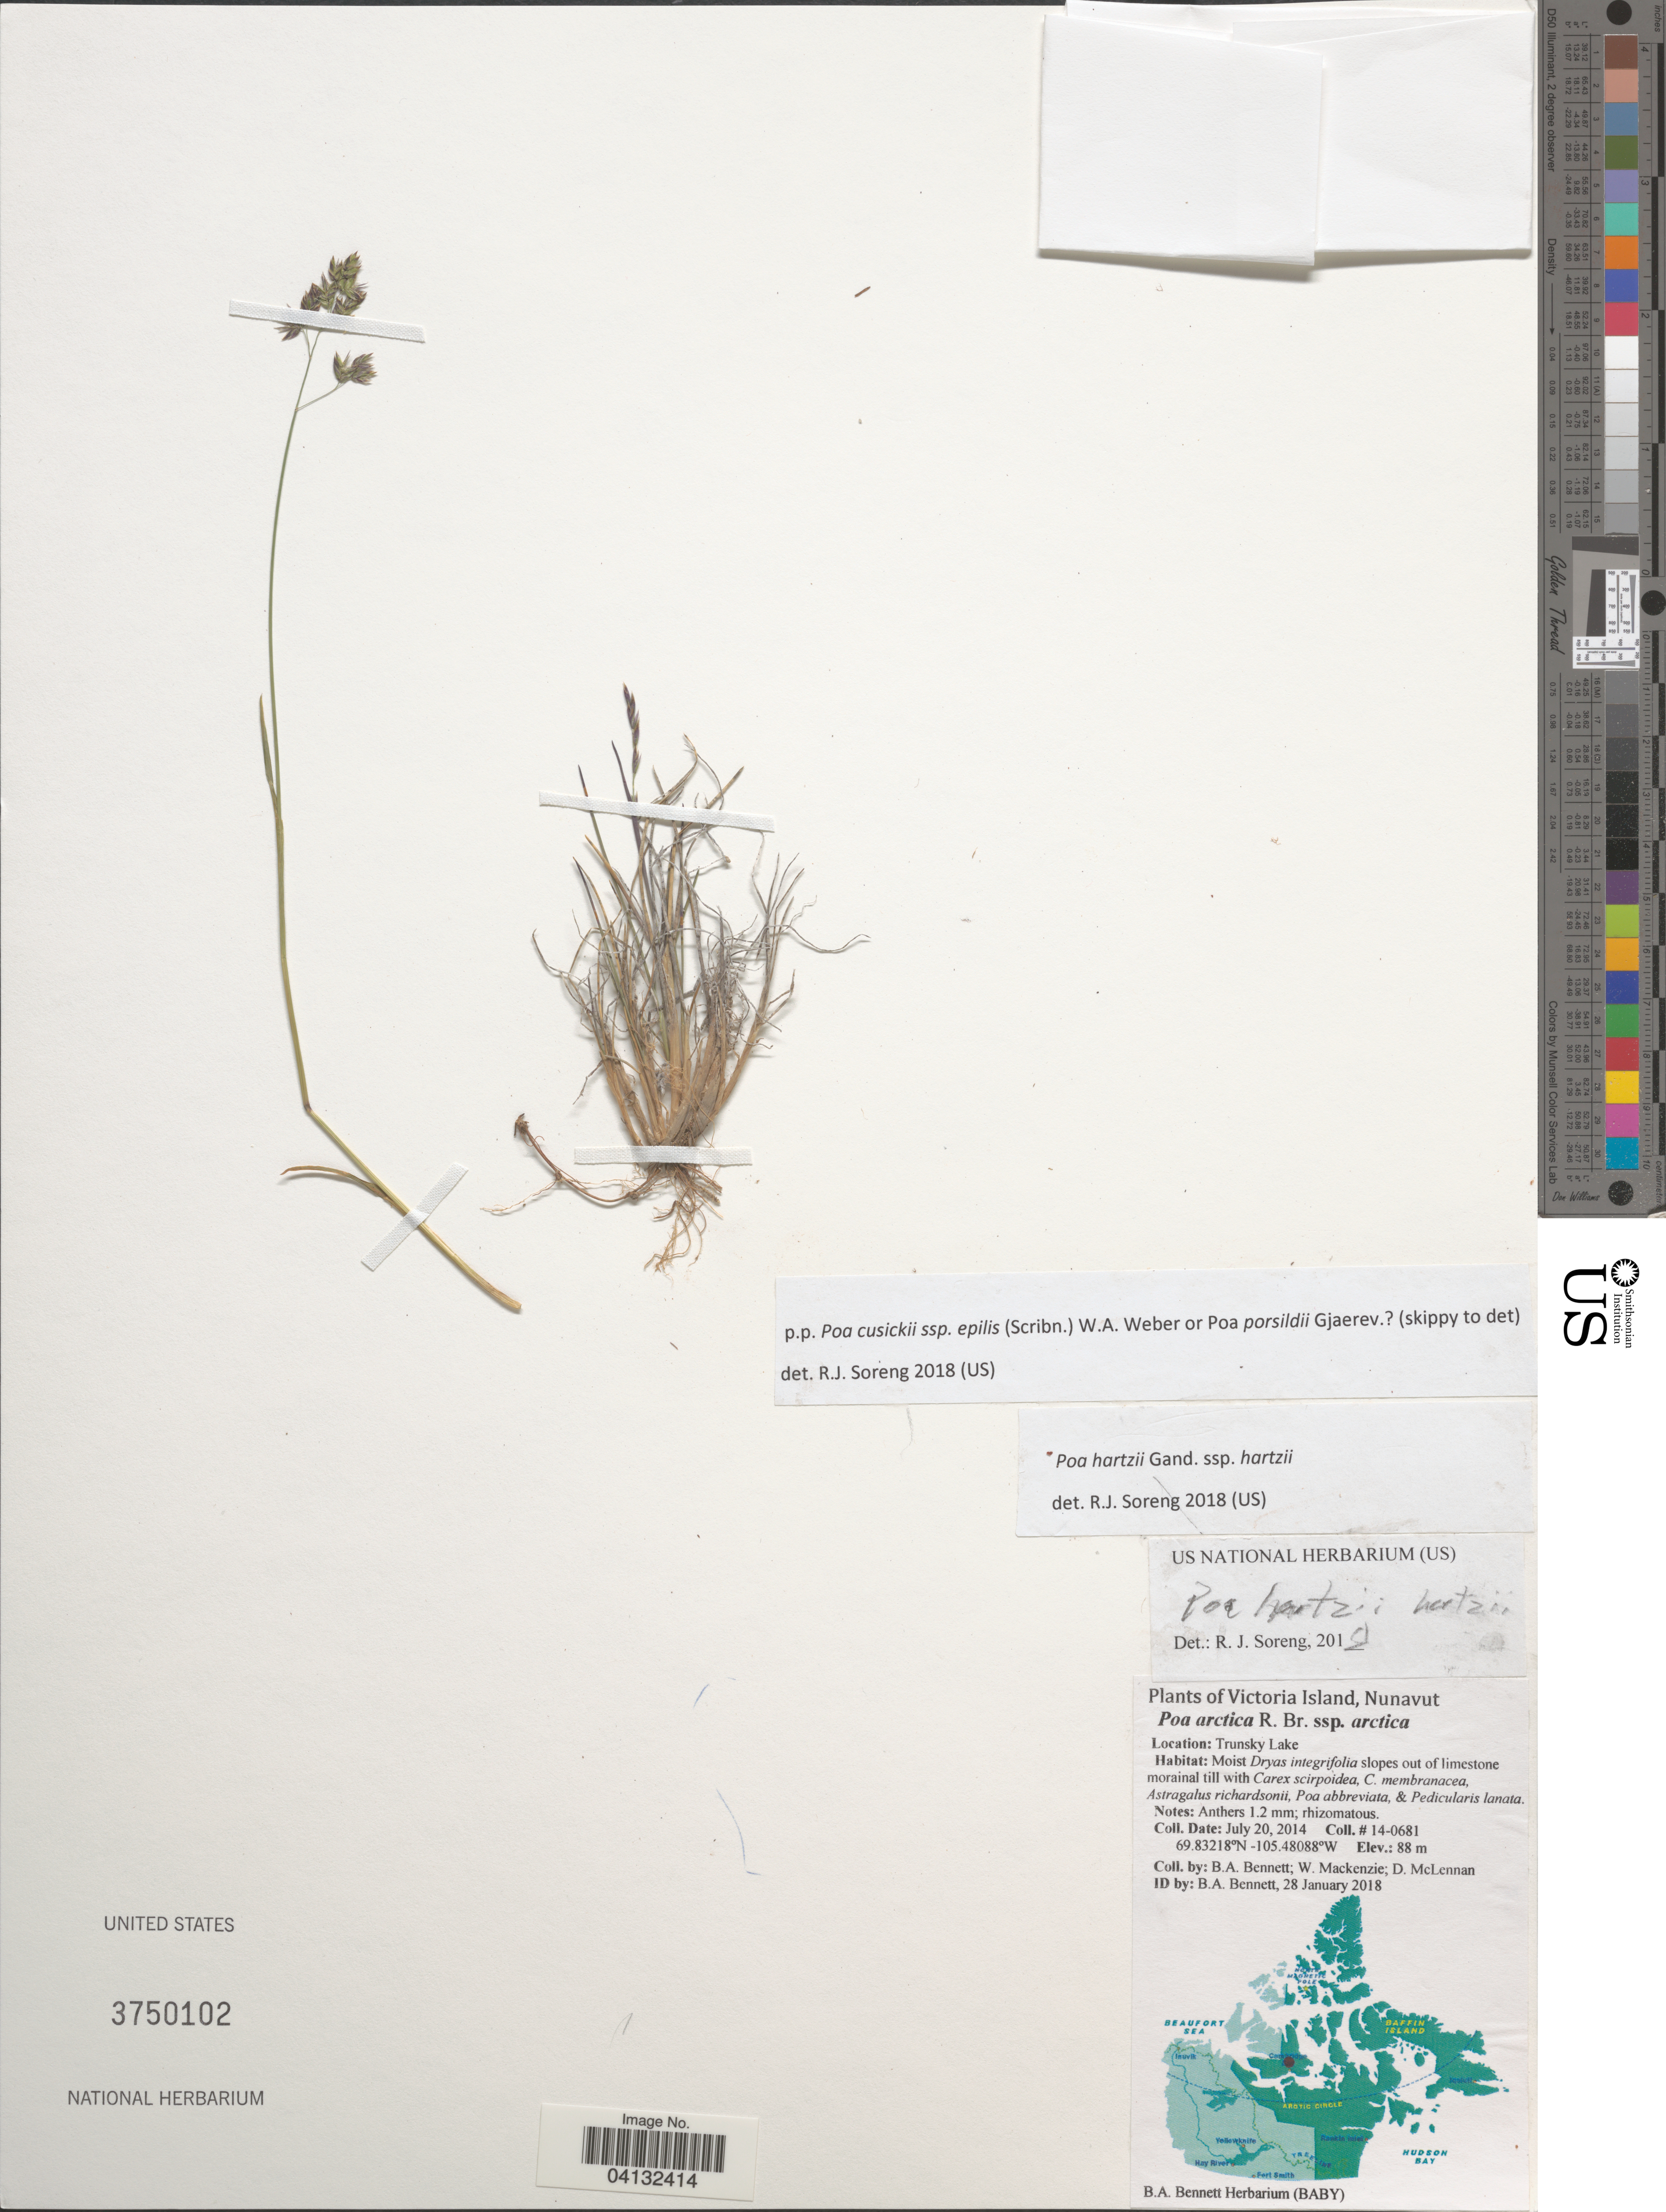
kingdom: Plantae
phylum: Tracheophyta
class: Liliopsida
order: Poales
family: Poaceae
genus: Poa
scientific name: Poa cusickii subsp. epilis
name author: (Scribn.) W.A. Weber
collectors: B. A. Bennett, W. MacKenzie & D. McLennan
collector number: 14-0681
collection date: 2014-07-20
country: Canada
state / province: Nunavut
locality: Victoria Island. Trunsky Lake.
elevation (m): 88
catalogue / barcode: US 3750102